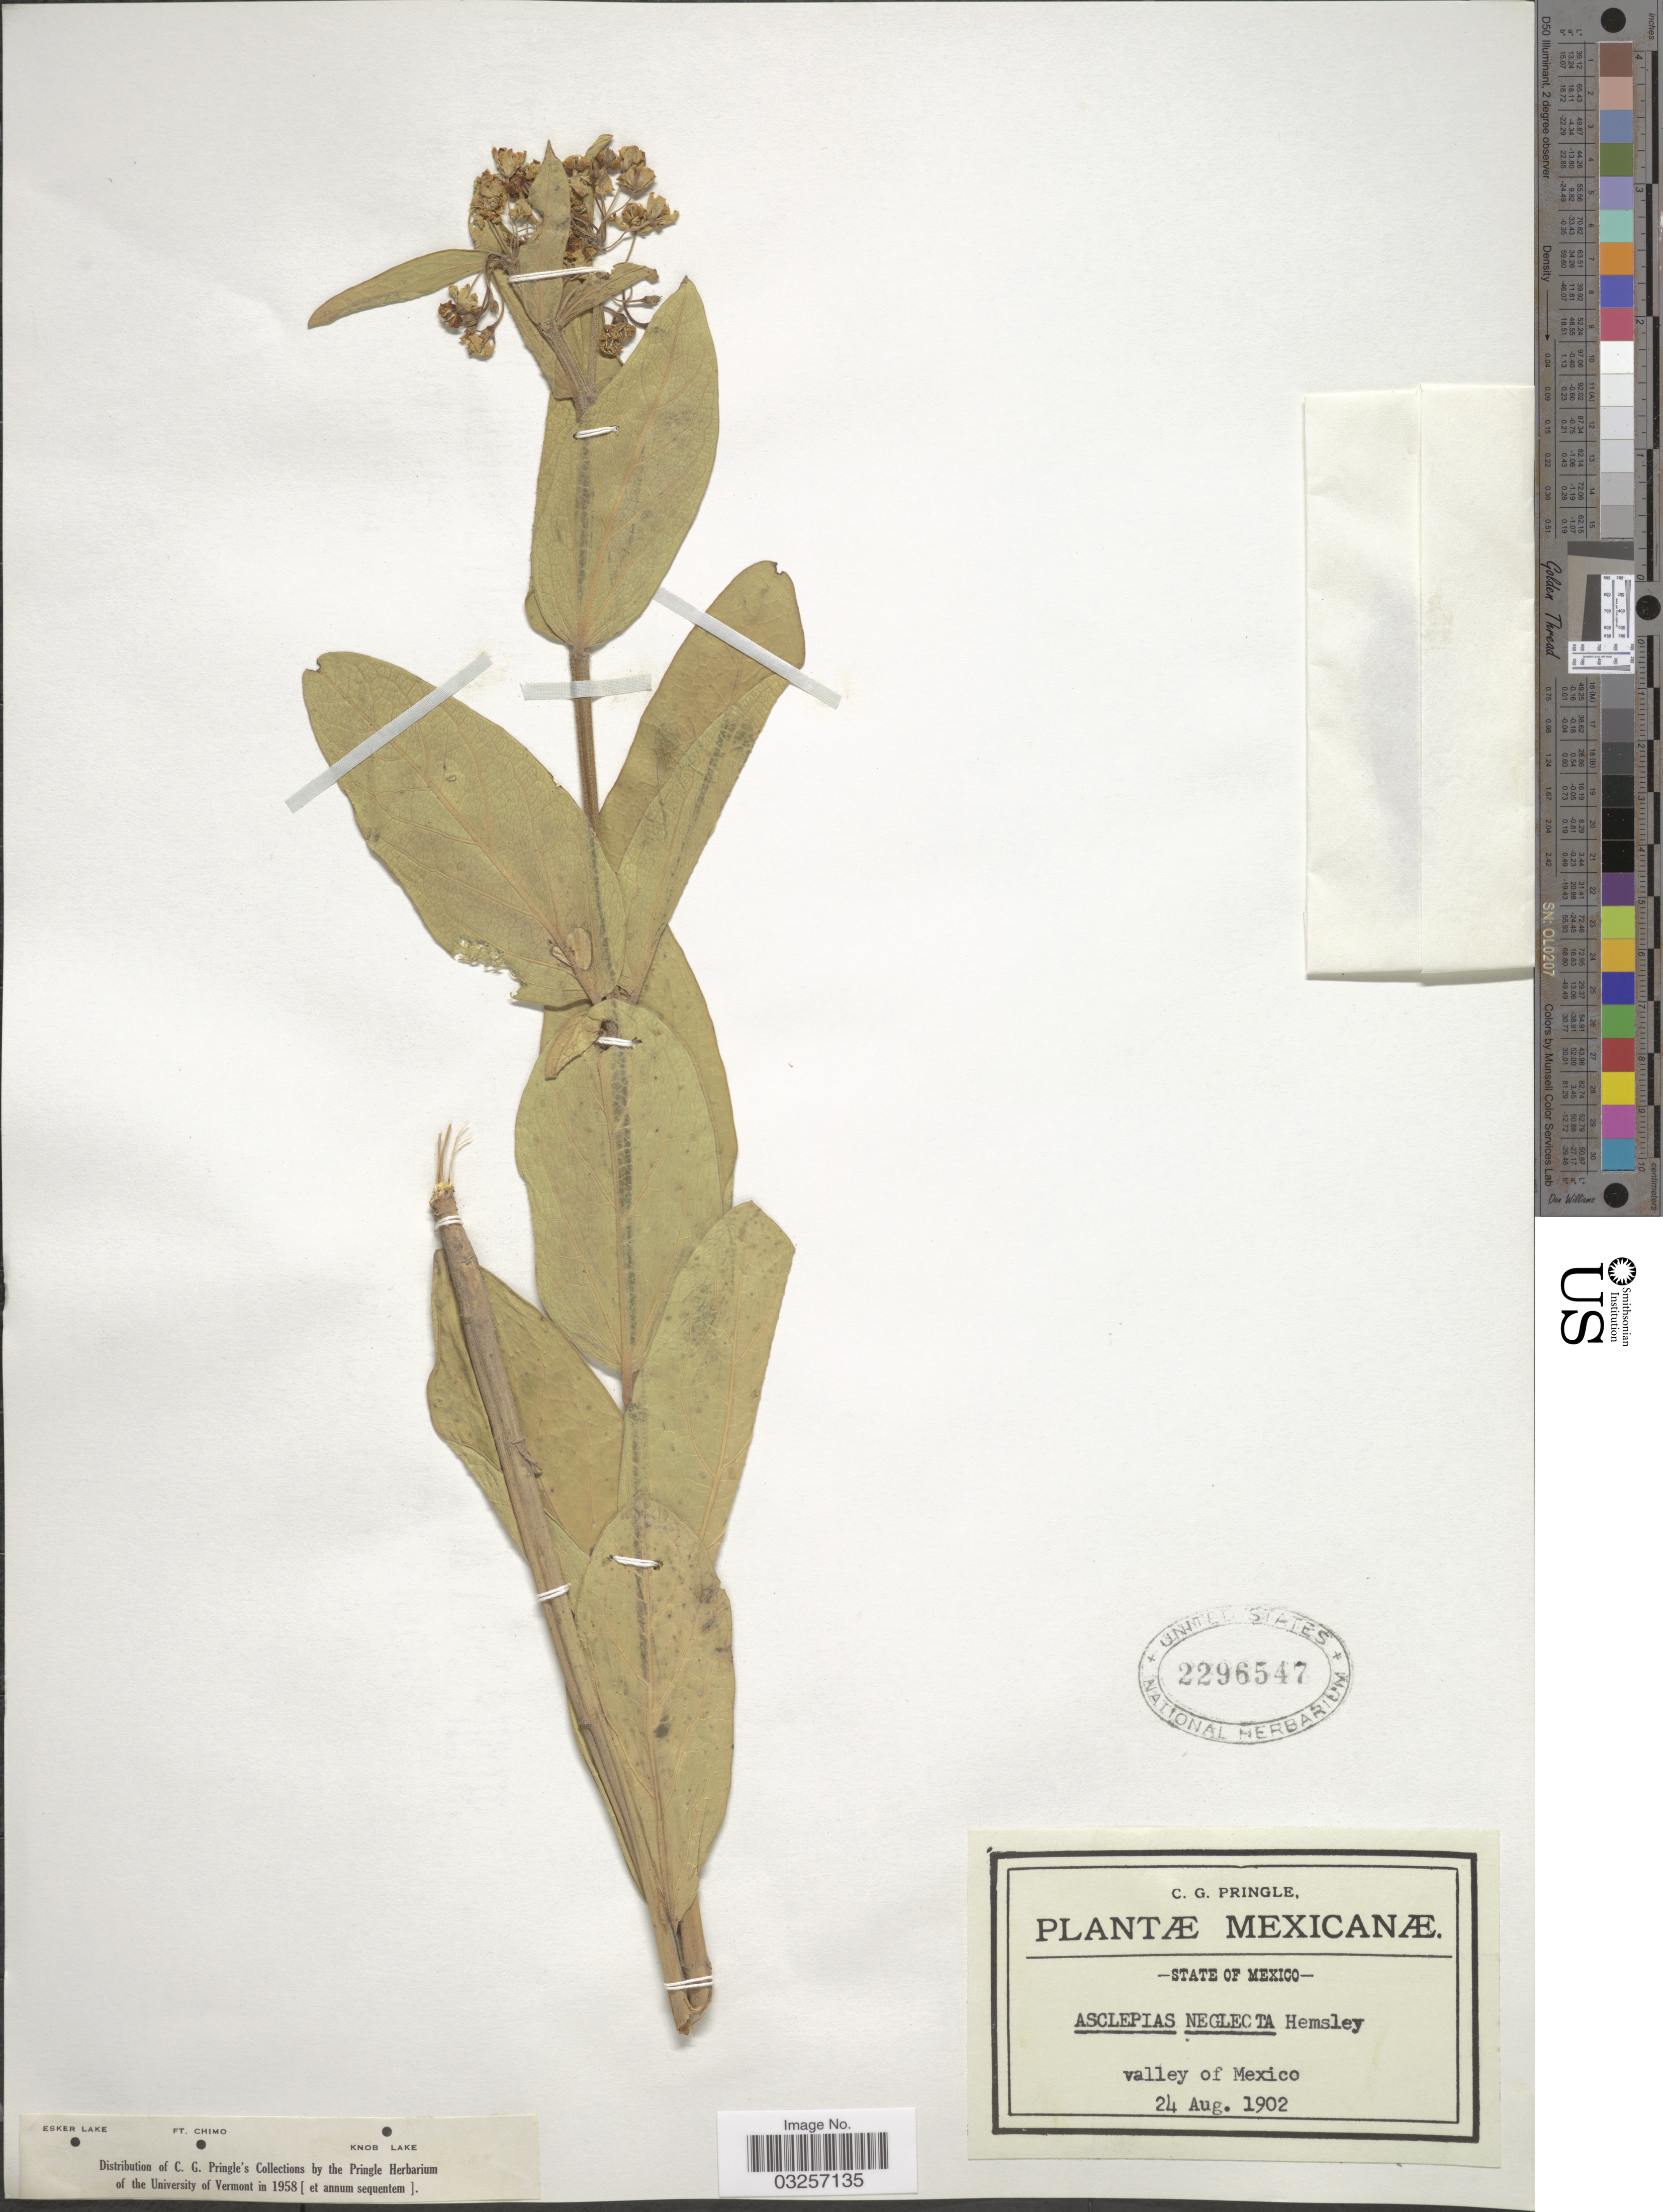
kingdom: Plantae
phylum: Tracheophyta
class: Magnoliopsida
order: Gentianales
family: Apocynaceae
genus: Asclepias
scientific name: Asclepias ovata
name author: M. Martens & Galeotti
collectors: C. G. Pringle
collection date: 1902-08-24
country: Mexico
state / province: México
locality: Valley of Mexico.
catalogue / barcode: US 2296547